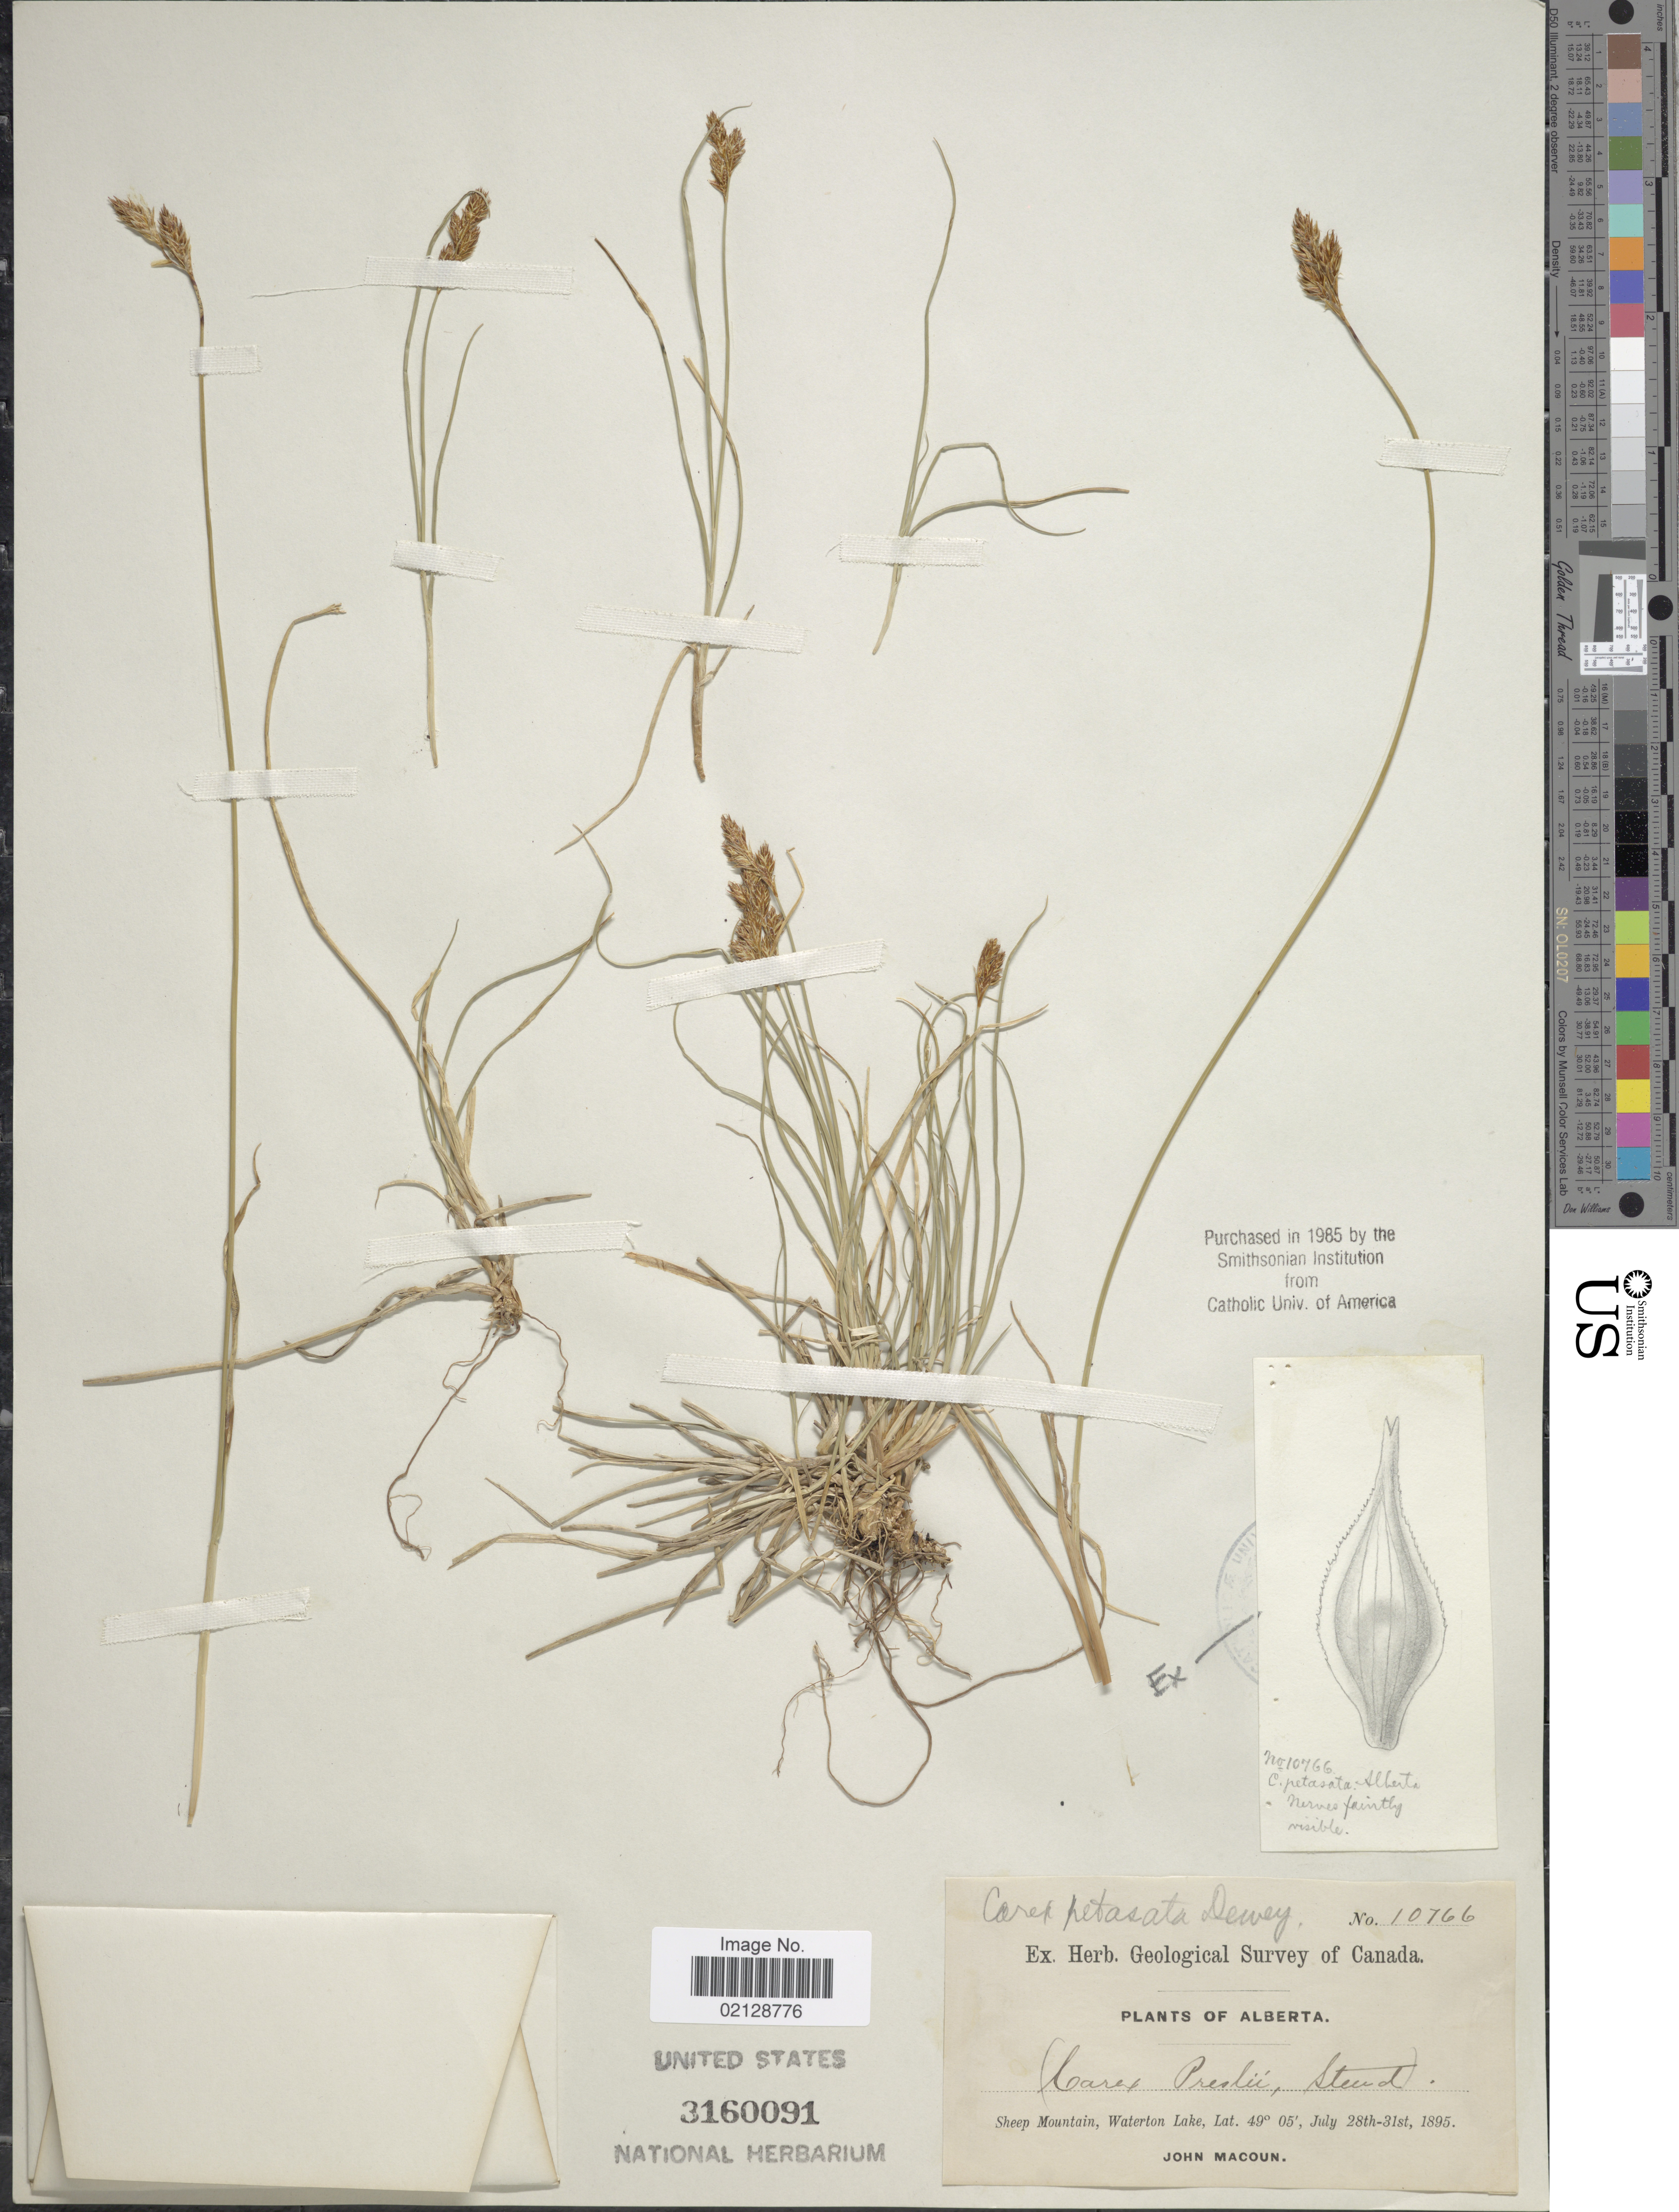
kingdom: Plantae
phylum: Tracheophyta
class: Liliopsida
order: Poales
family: Cyperaceae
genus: Carex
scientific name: Carex petasata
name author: Dewey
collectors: J. Macoun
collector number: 10766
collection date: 1895-07-28/1895-07-31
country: Canada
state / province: Alberta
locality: Sheep Mountain, Waterton Lake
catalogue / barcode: US 3160091